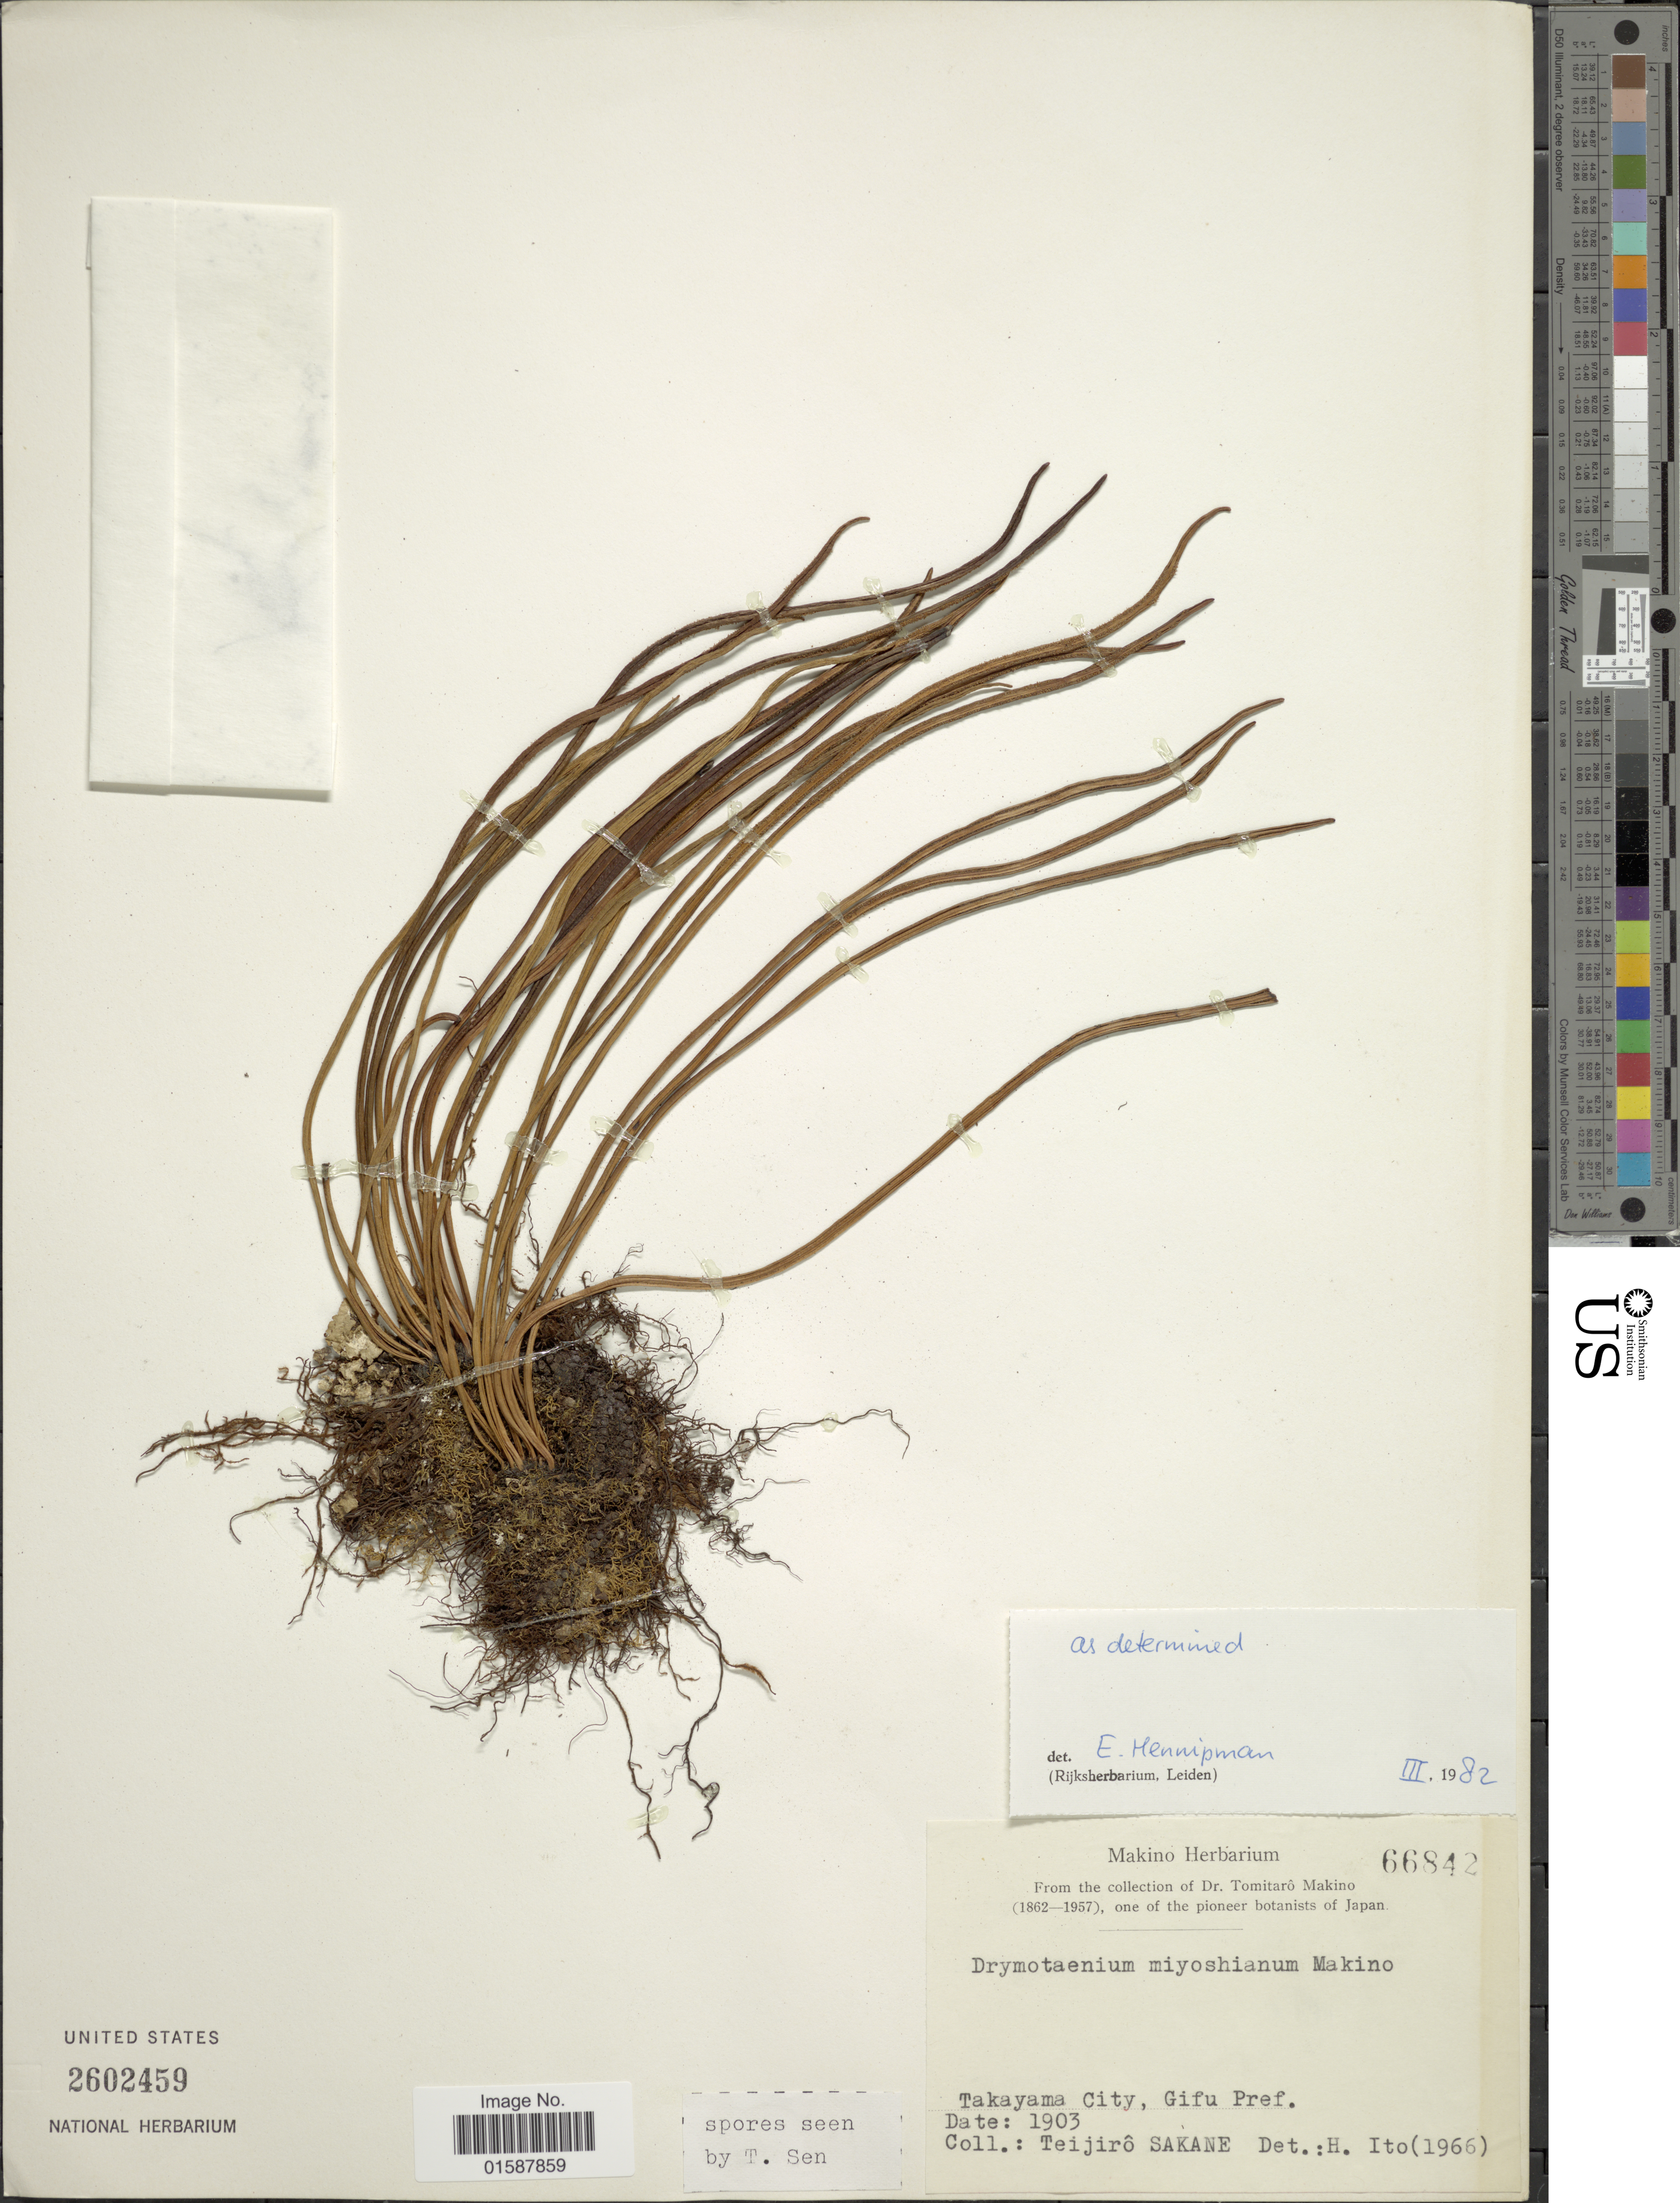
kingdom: Plantae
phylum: Tracheophyta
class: Polypodiopsida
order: Polypodiales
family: Polypodiaceae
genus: Lepisorus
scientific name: Lepisorus miyoshianus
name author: (Makino) Fraser-Jenk. & Subh. Chandra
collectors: T. Sakane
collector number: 66842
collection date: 1903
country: Japan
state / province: Gihu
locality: Takayama City, Gifu Pref.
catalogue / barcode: US 2602459